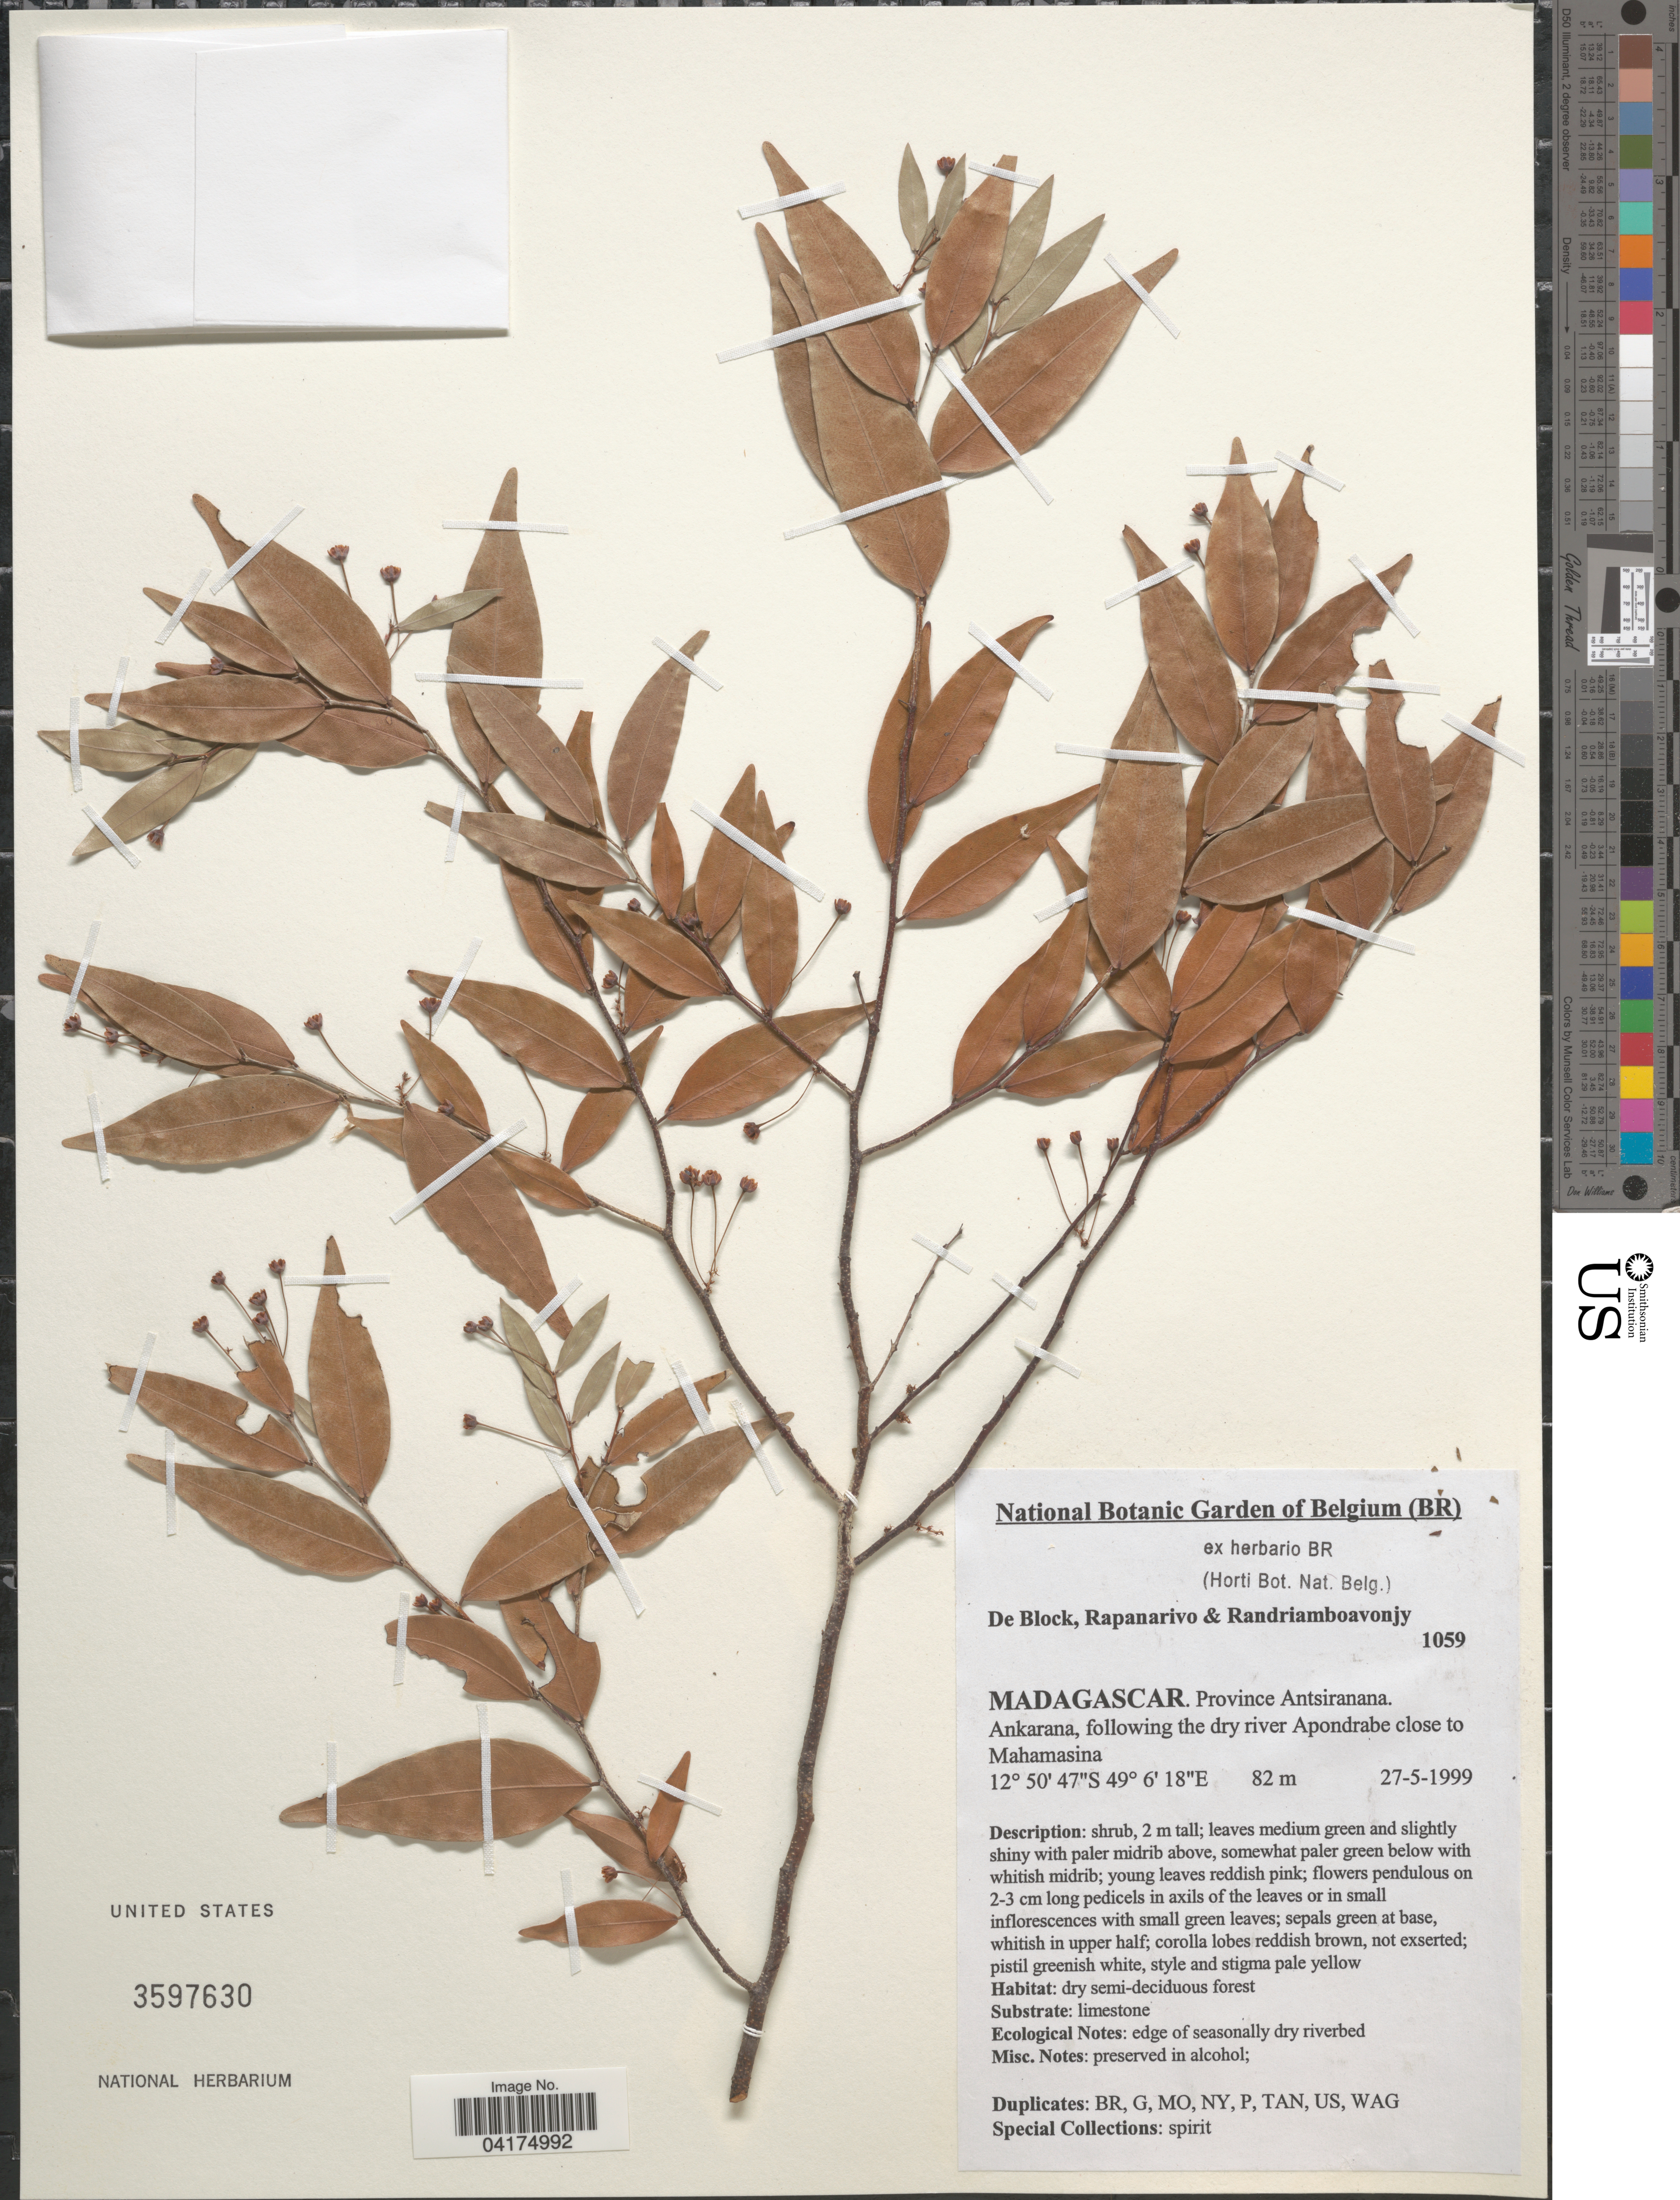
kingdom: Plantae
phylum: Tracheophyta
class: Magnoliopsida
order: Malpighiales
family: Phyllanthaceae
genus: Wielandia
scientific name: Wielandia bemarensis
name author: (Leandri) Petra Hoffm. & McPherson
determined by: McPherson, G. D., (MO), Missouri Botanical Garden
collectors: De Block, Rapanarivo & Randriamboavonjy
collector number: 1059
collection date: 1999-05-27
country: Madagascar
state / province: Diana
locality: Ankarana, following the dry river Apondrabe close to Mahamasina.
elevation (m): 82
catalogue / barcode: US 3597630